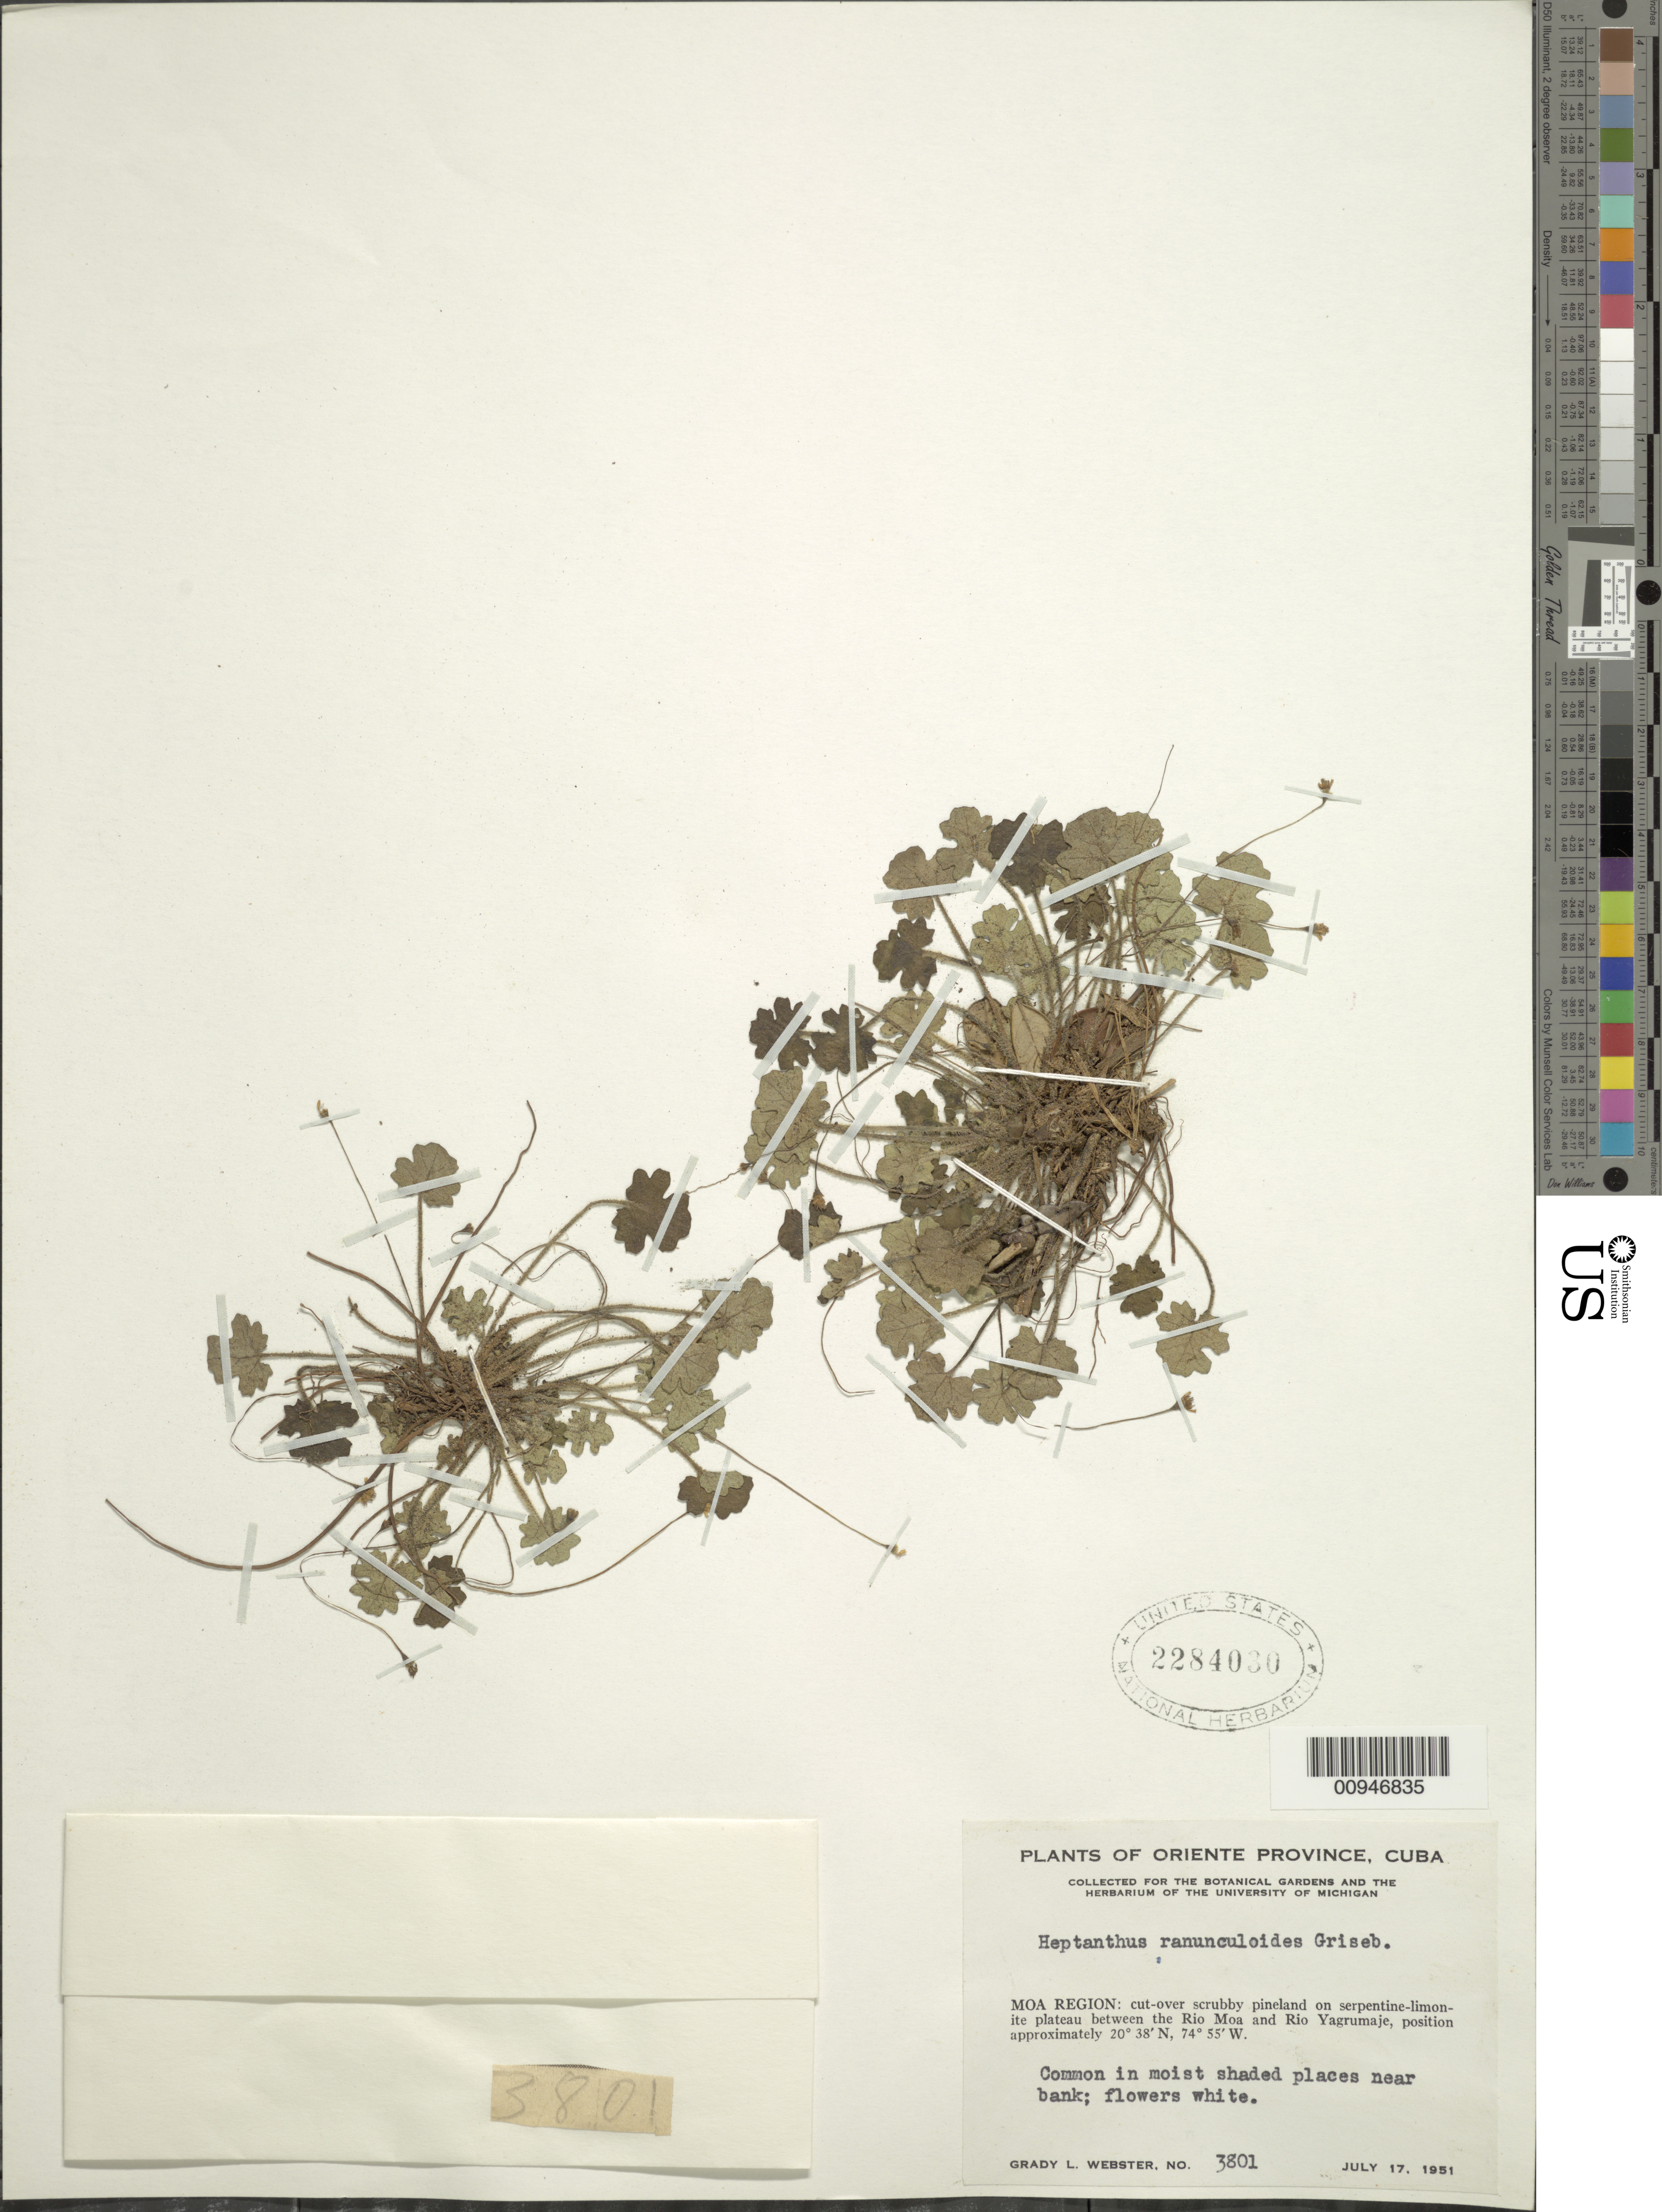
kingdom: Plantae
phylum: Tracheophyta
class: Magnoliopsida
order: Asterales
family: Asteraceae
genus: Heptanthus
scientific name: Heptanthus ranunculoides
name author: Griseb.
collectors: G. L. Webster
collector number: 3801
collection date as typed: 17 Jul 1951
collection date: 1951-07-17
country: Cuba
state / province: Holguín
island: Cuba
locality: Moa Region, cut-over scrubby pineland on serpentine-limonite plateau between the Rio Moa and Rio Yagrumaje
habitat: In moist shaded places near bank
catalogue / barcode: US 2284030